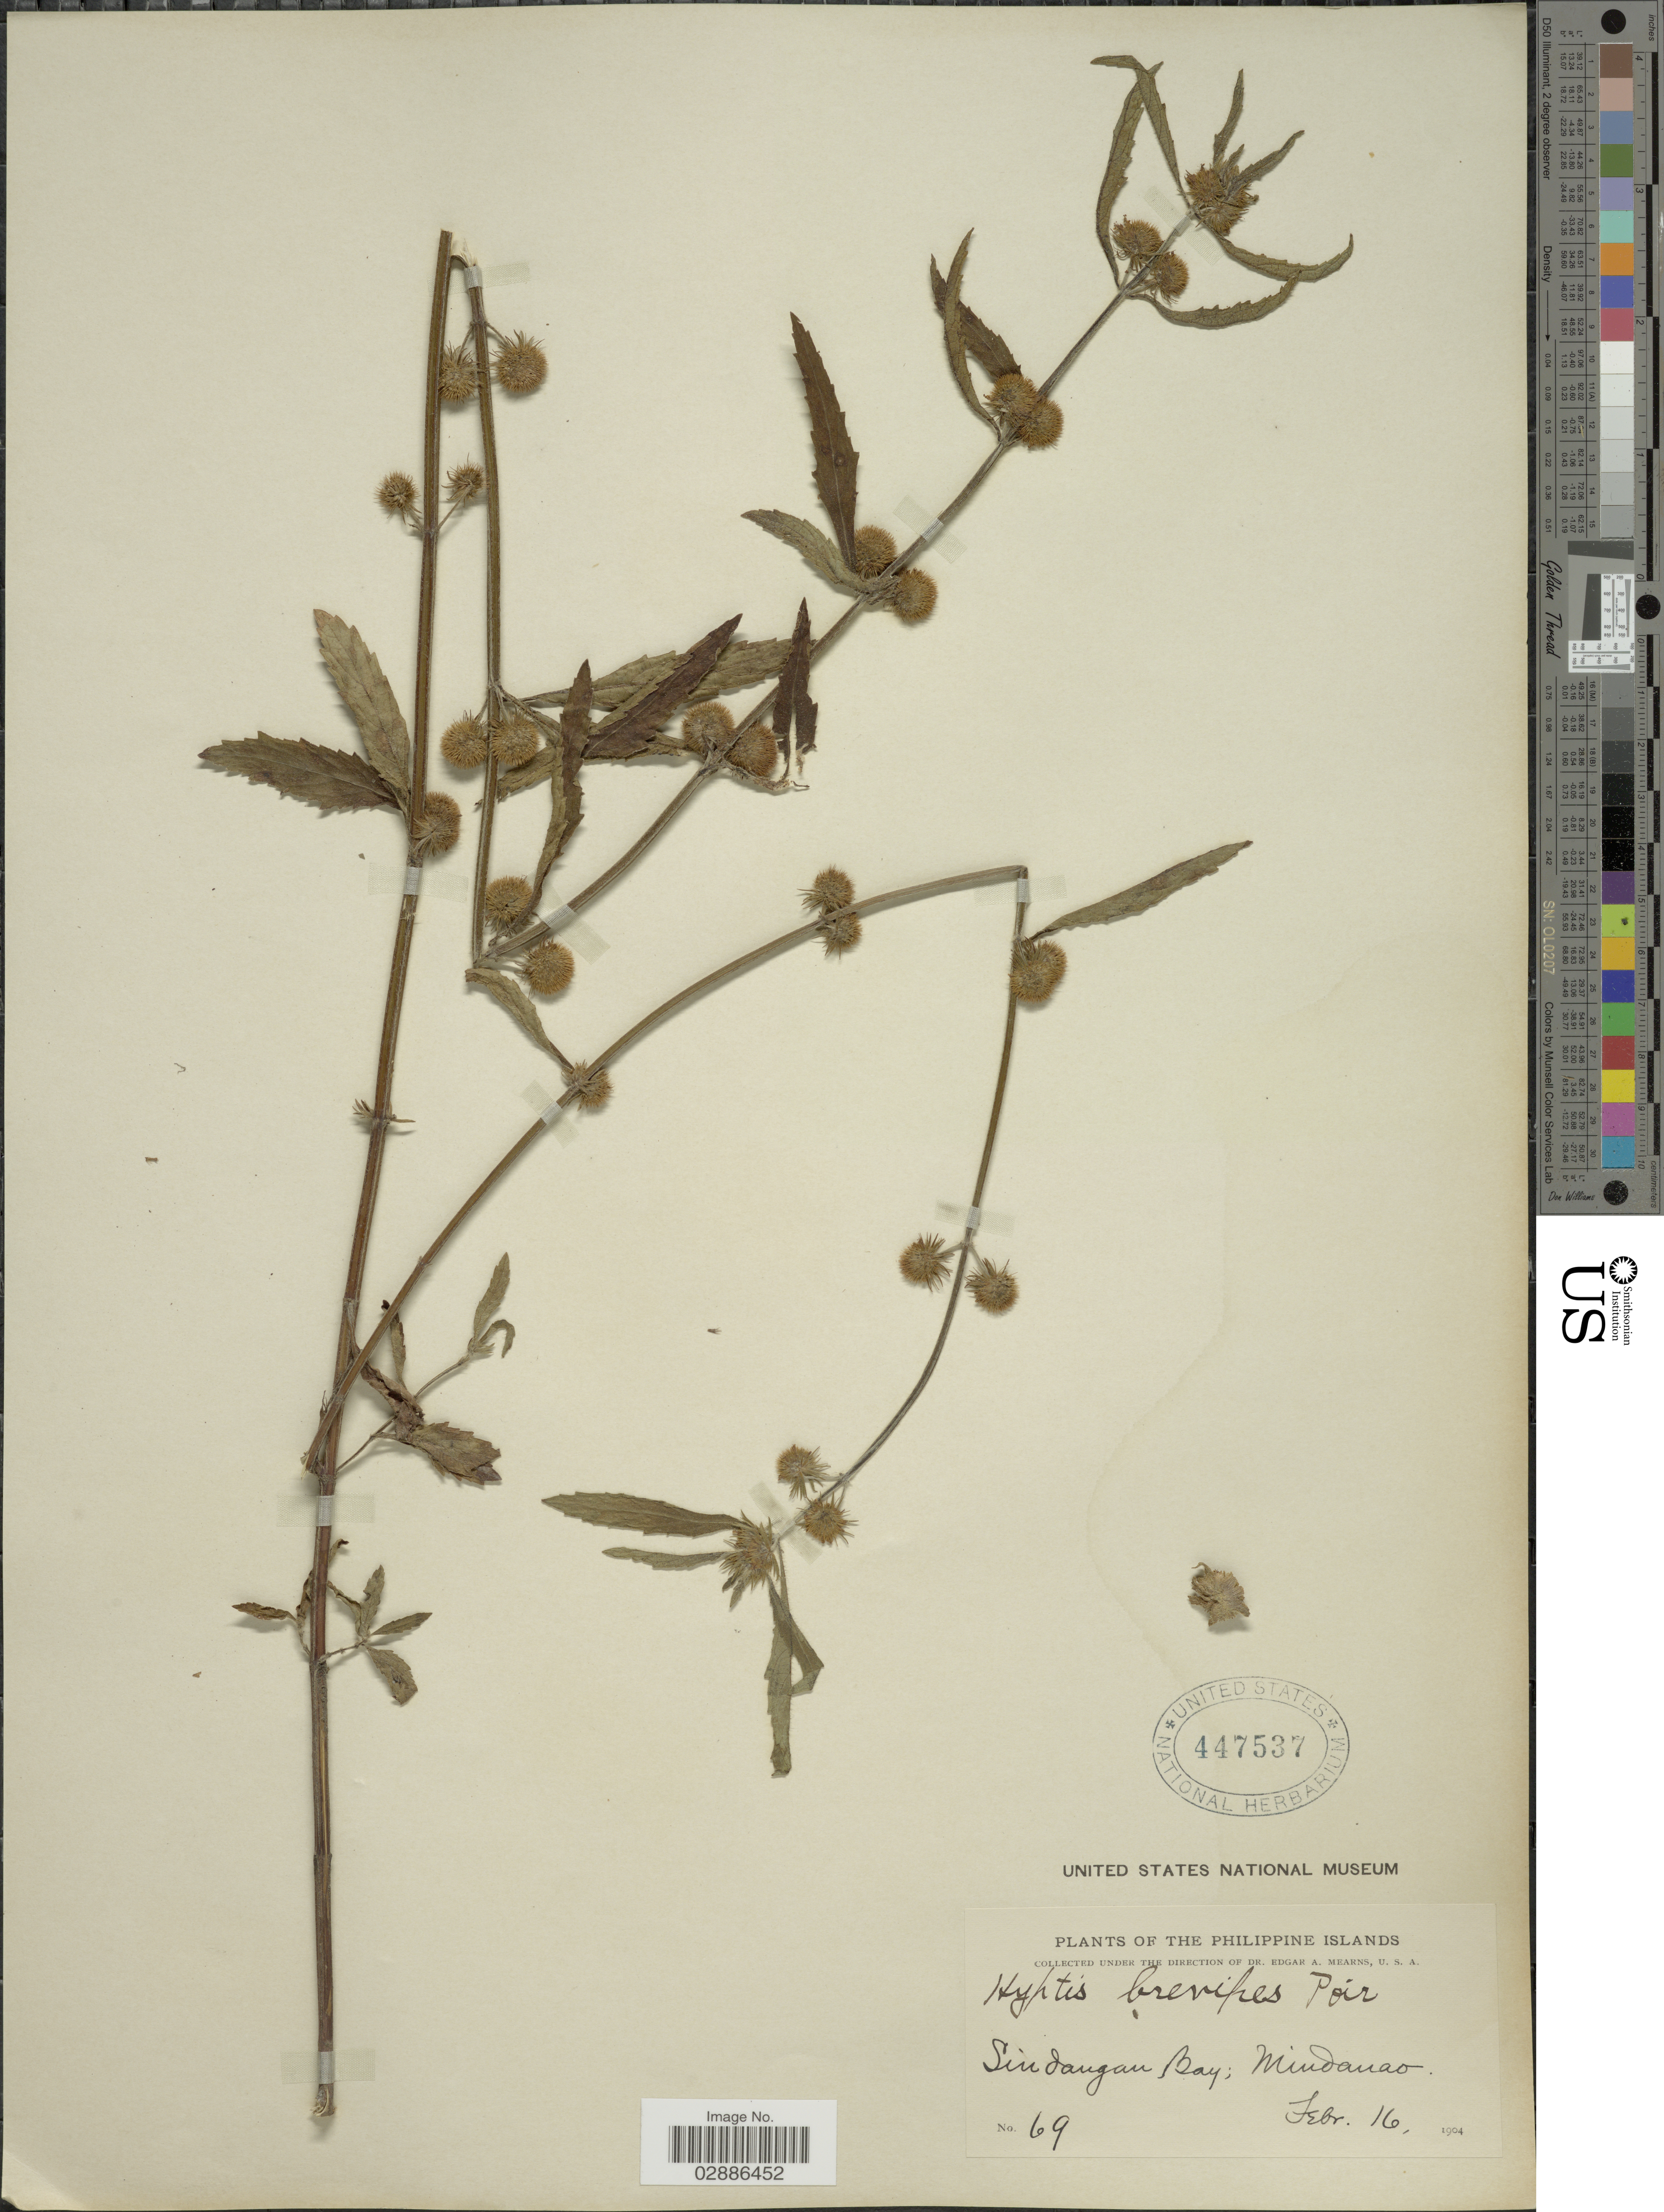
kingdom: Plantae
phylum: Tracheophyta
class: Magnoliopsida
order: Lamiales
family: Lamiaceae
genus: Hyptis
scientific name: Hyptis sp.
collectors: E. A. Mearns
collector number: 69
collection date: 1904-02-16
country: Philippines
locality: SindanganBay; Mindanao.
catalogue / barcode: US 447537